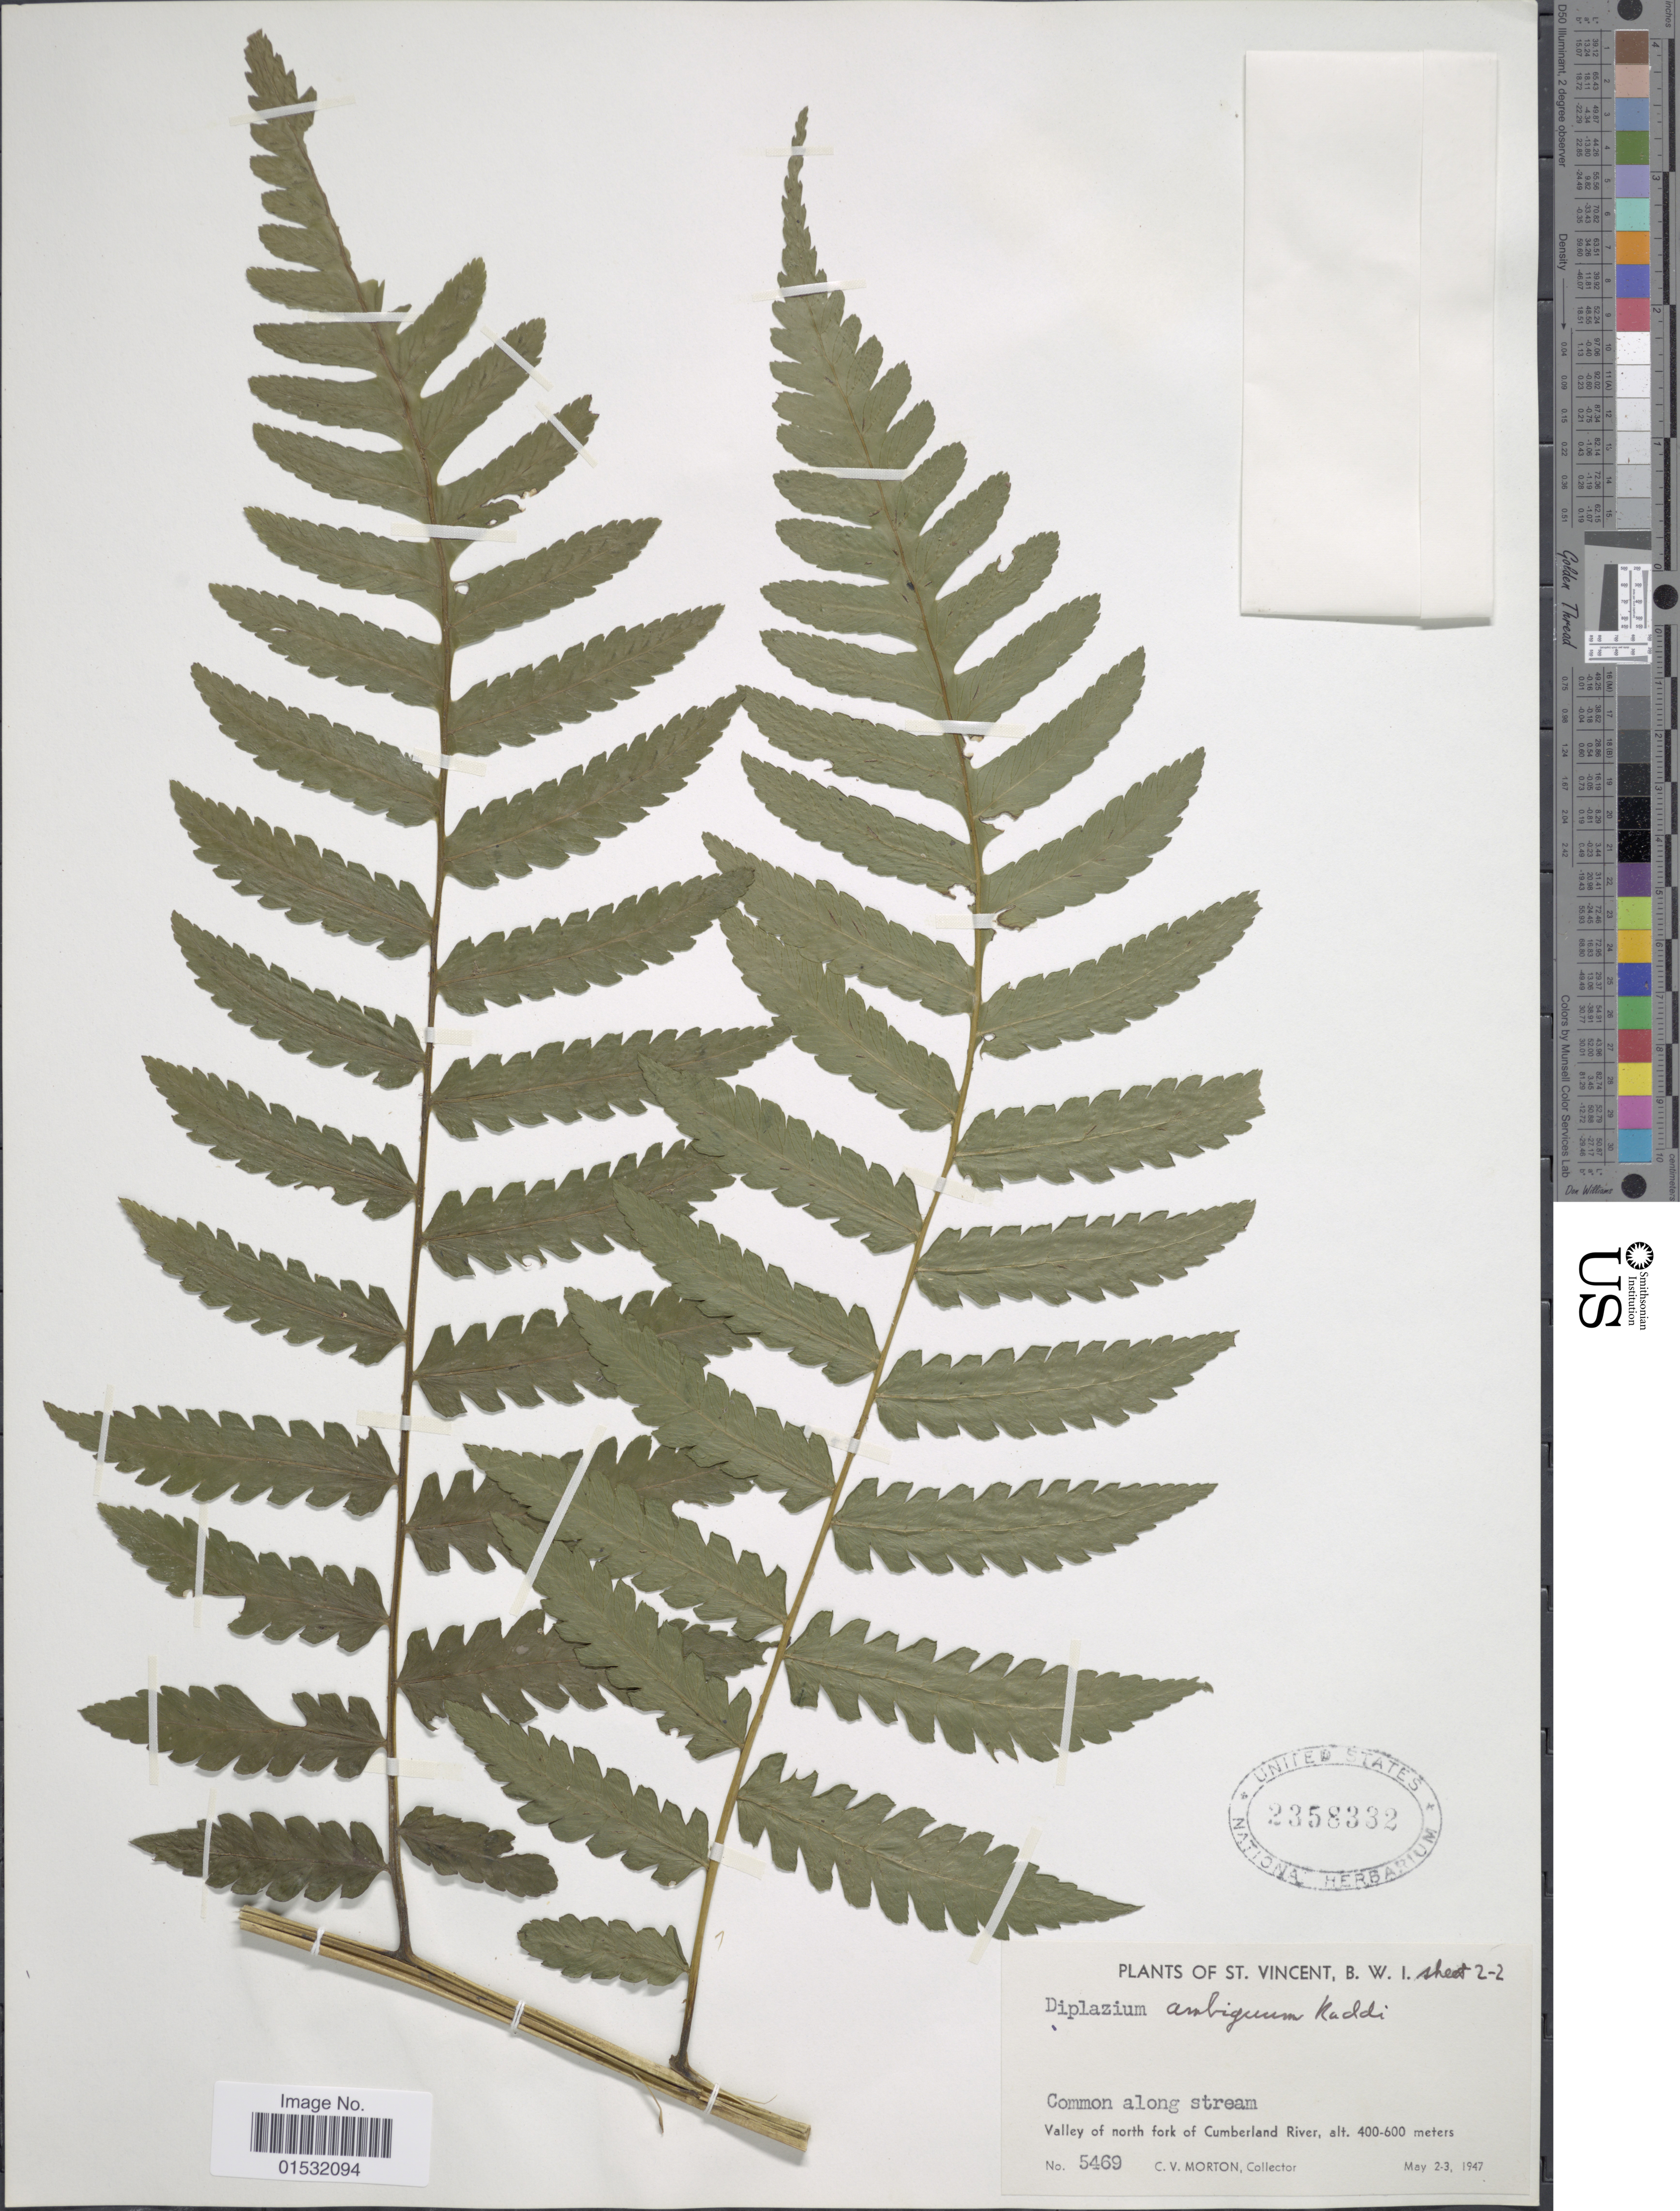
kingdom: Plantae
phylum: Tracheophyta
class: Polypodiopsida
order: Polypodiales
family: Athyriaceae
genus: Diplazium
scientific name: Diplazium ambiguum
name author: Raddi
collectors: C. V. Morton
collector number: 5469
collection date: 1947-05-02/1947-05-03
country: St. Vincent - Grenadines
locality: St. Vincent, B. W. I. Valley of north fork of Cumberland River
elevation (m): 400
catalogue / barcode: US 2358332